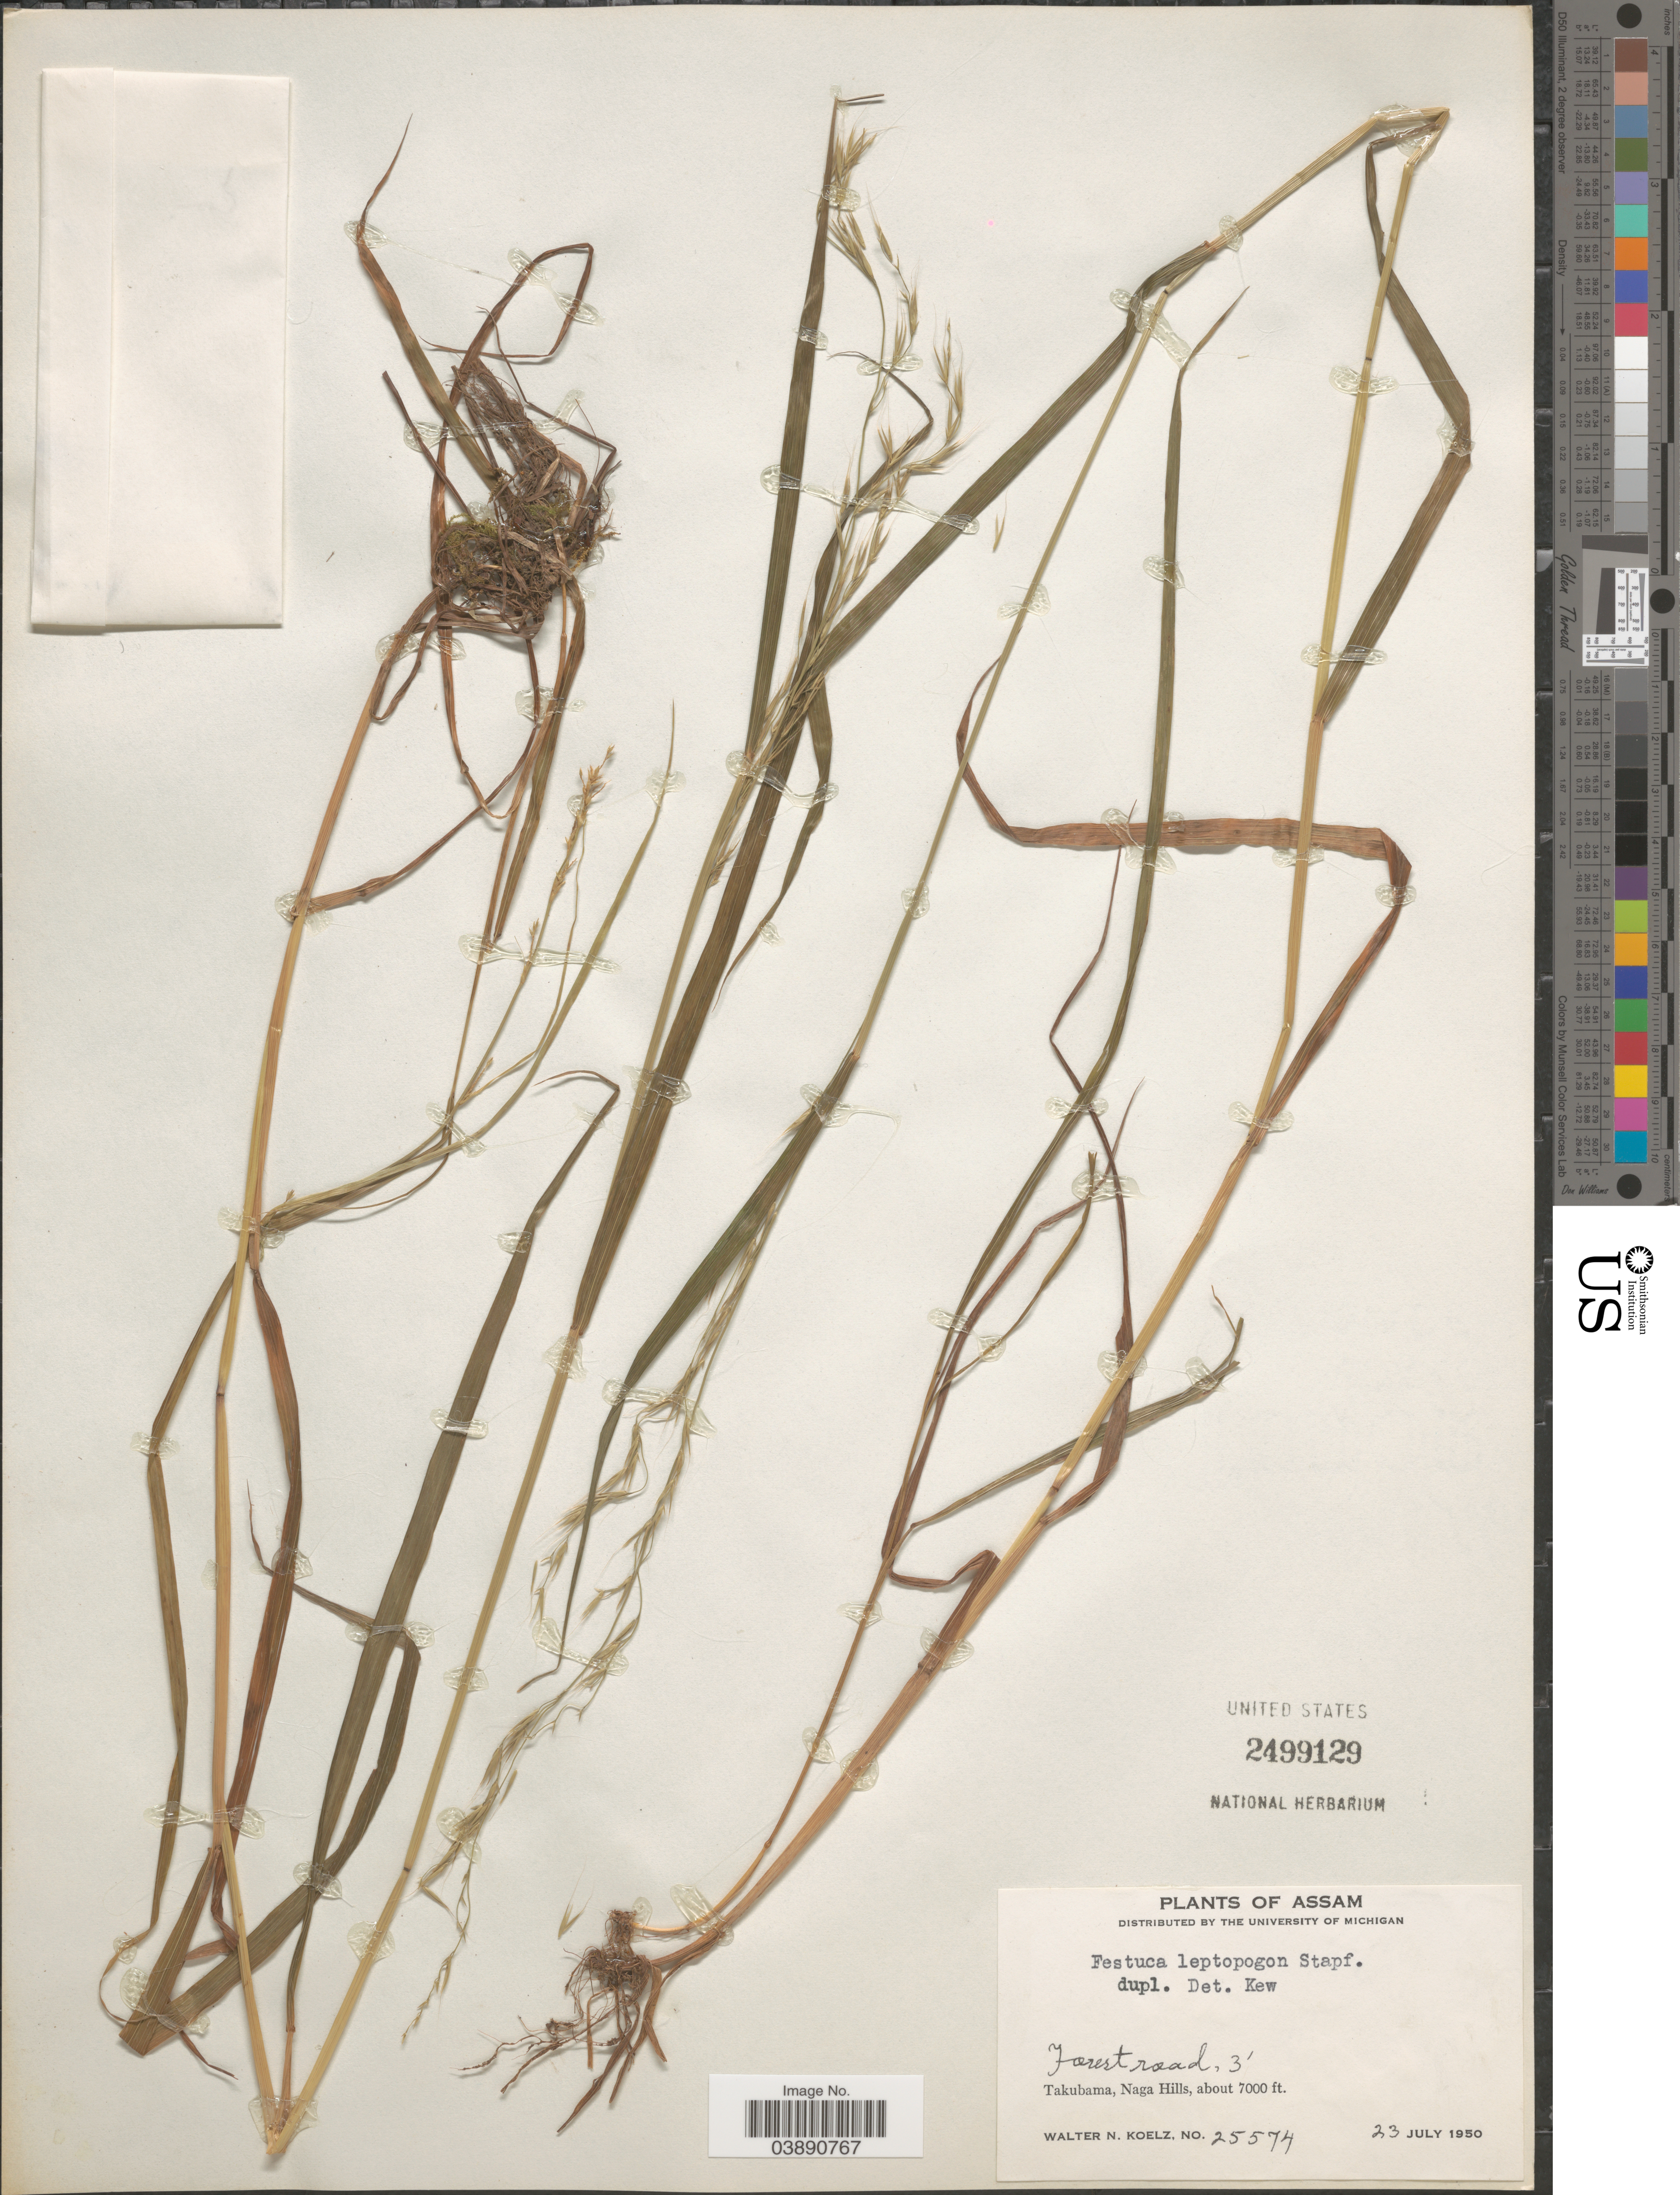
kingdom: Plantae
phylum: Tracheophyta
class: Liliopsida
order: Poales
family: Poaceae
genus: Festuca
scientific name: Festuca leptopogon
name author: Stapf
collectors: W. N. Koelz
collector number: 25574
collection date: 1950-07-23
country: India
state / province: Assam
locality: Forest road, 3' Takubama, Naga Hills.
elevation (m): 2134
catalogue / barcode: US 2499129